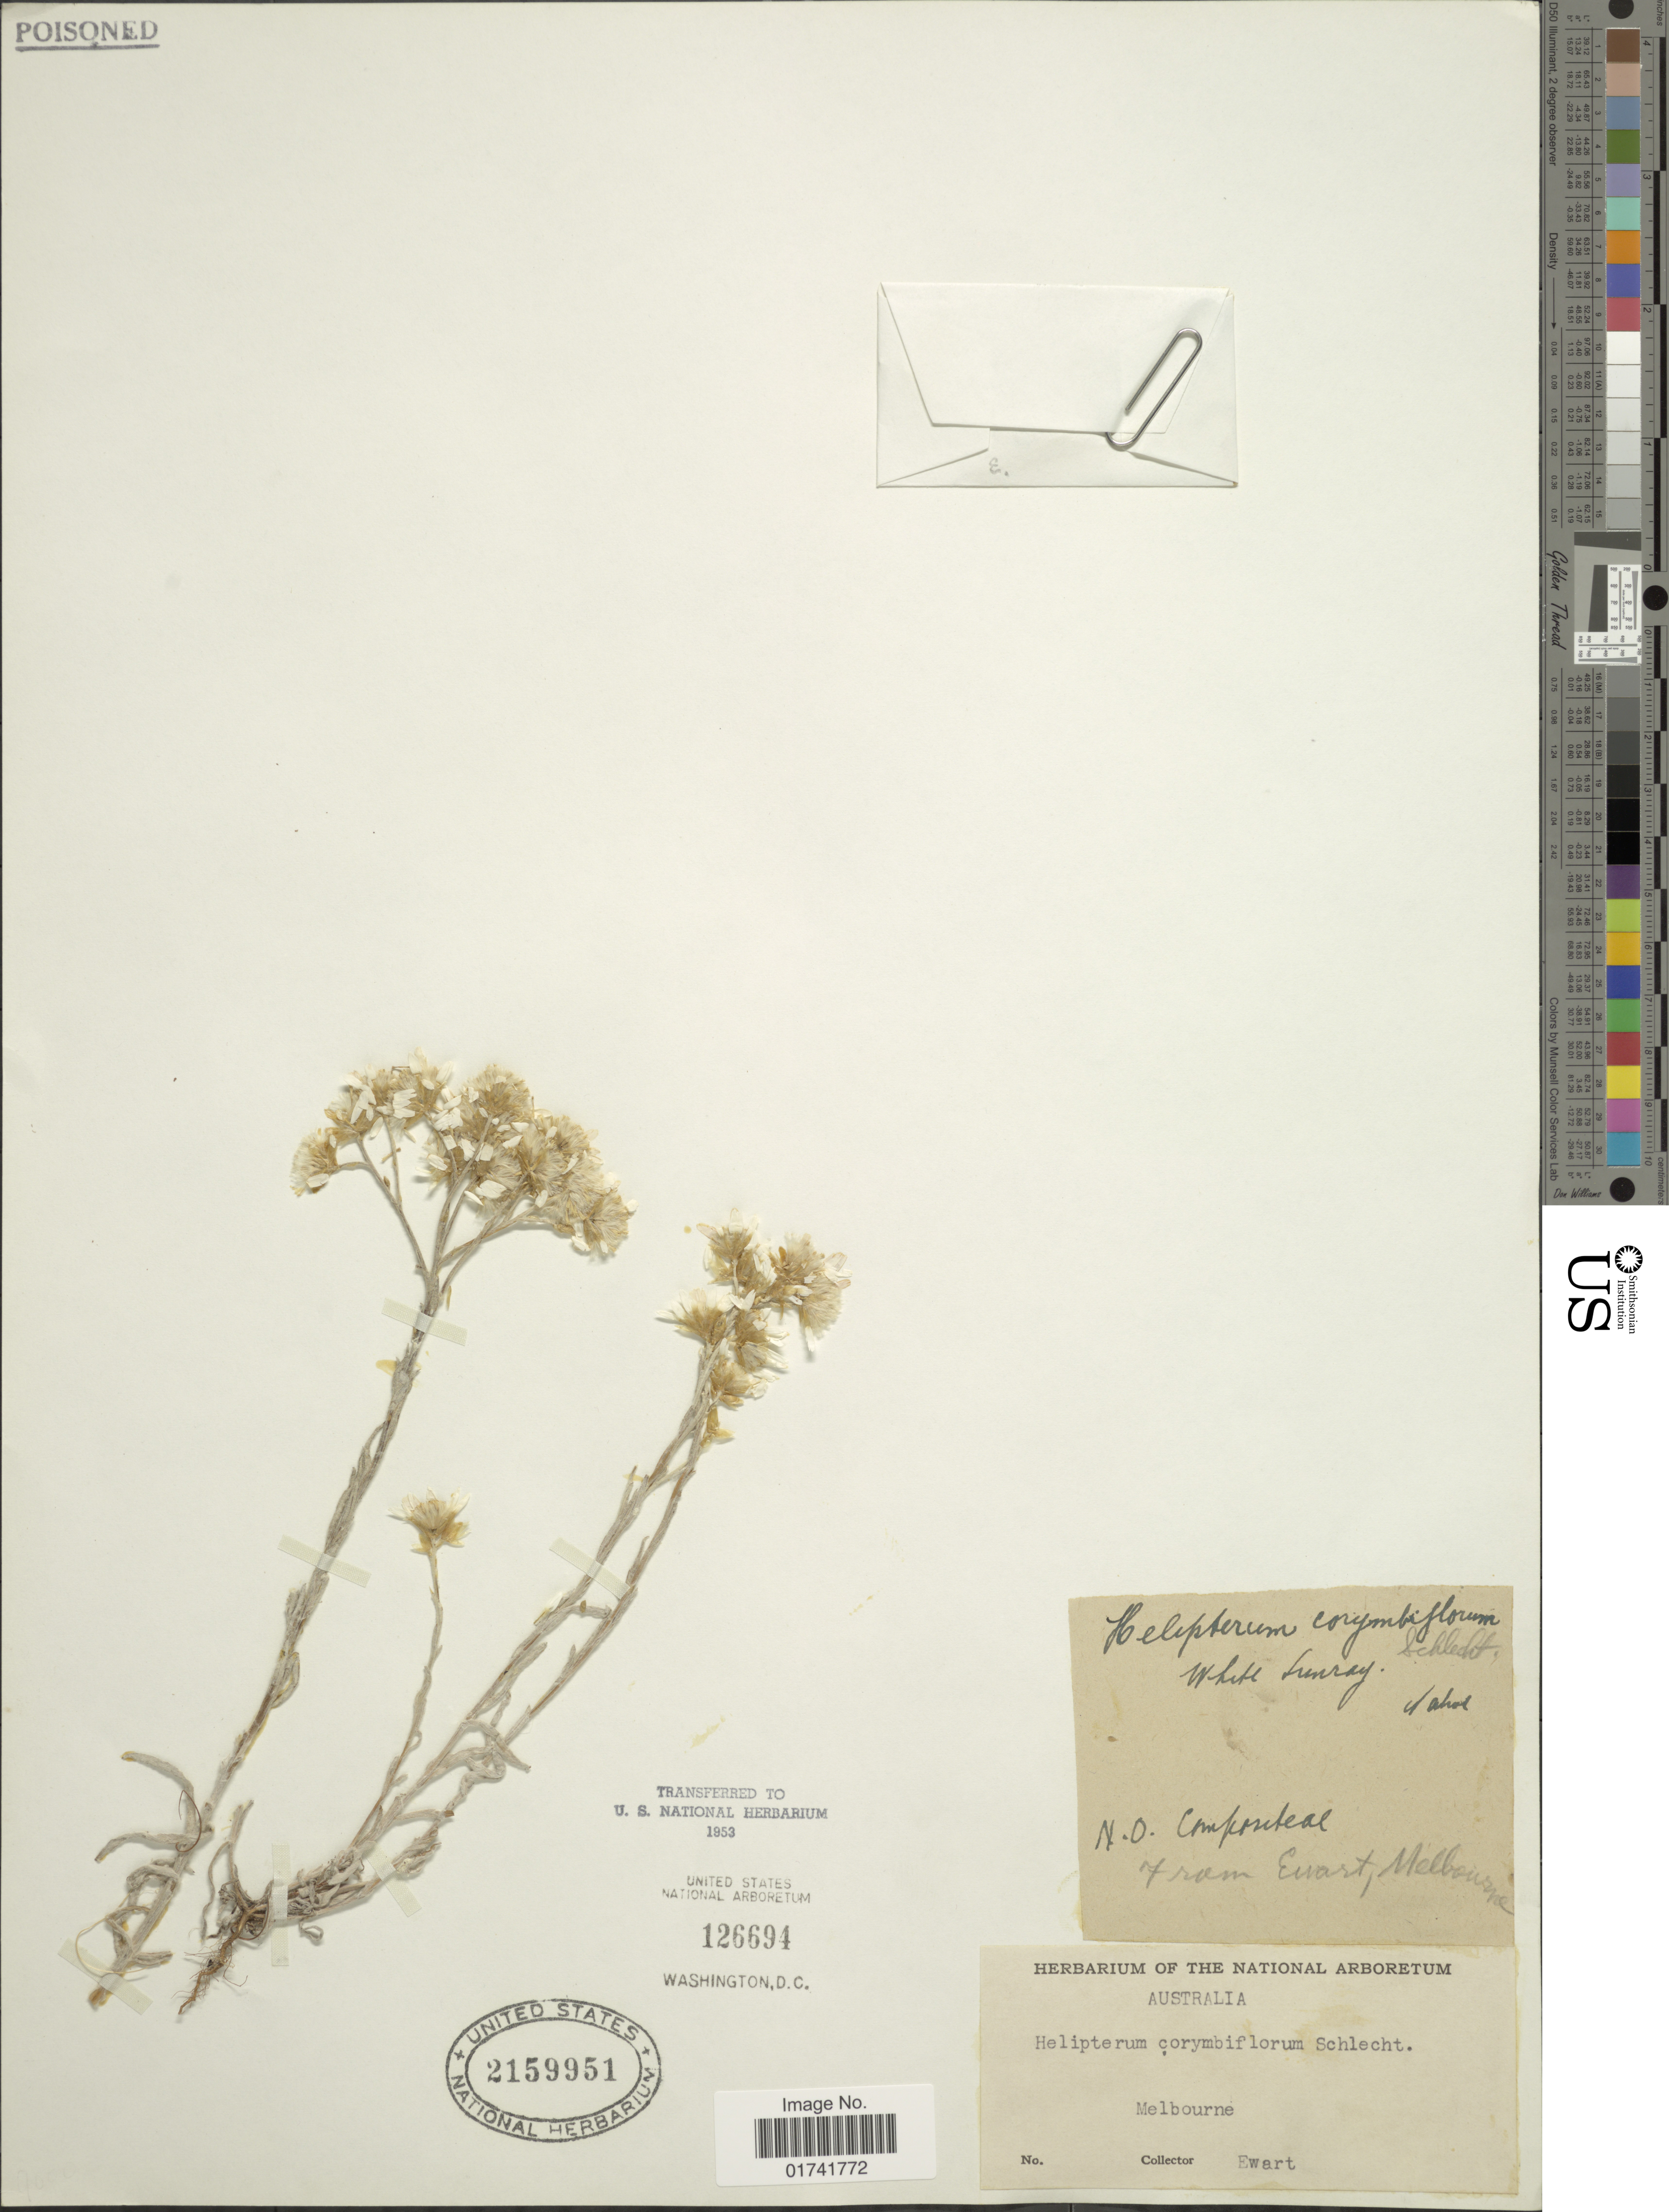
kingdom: Plantae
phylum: Tracheophyta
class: Magnoliopsida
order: Asterales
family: Asteraceae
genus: Rhodanthe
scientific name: Rhodanthe corymbiflora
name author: (Schltdl.) Paul G. Wilson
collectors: Ewart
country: Australia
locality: Mellbourne, White Sunray, Nahol.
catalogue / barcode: US 2159951